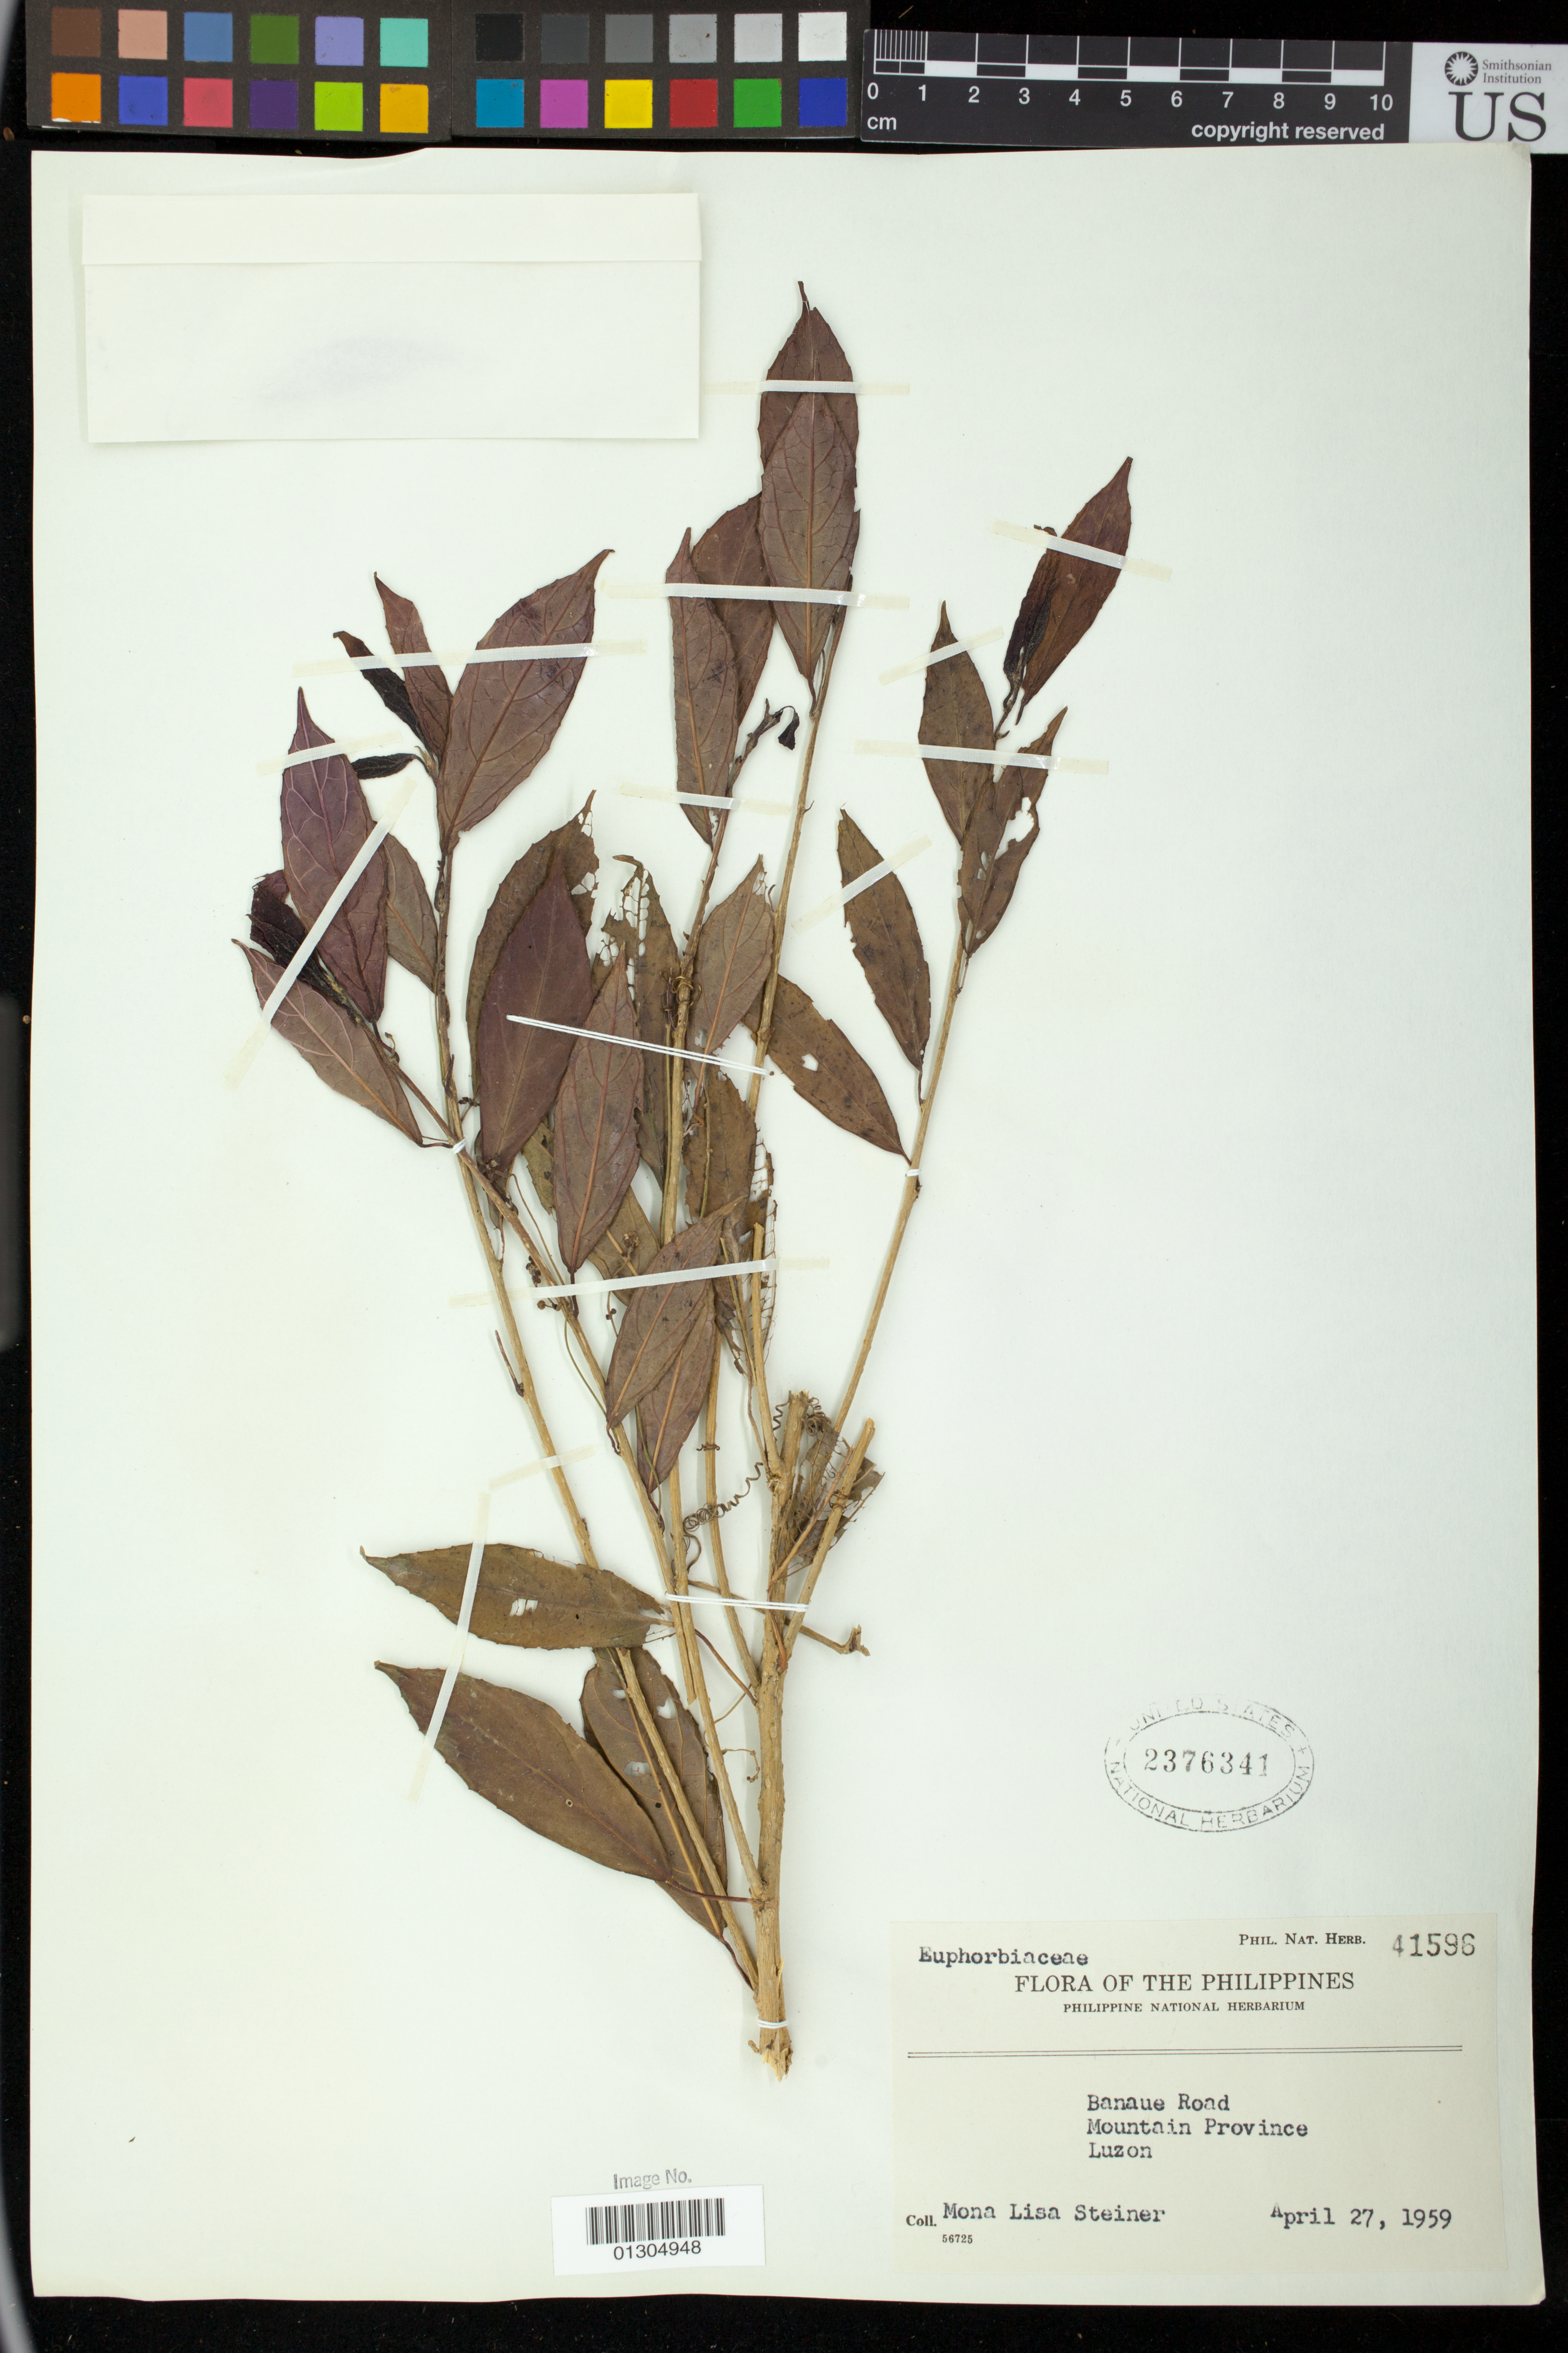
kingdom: Plantae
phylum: Tracheophyta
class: Magnoliopsida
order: Malpighiales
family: Euphorbiaceae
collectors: M. Steiner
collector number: Phil Nat. Herb. 41596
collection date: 1959-04-27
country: Philippines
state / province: Cordillera (Administrative Region)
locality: Banaue Road, Mountain Province, Luzon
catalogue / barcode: US 2376341